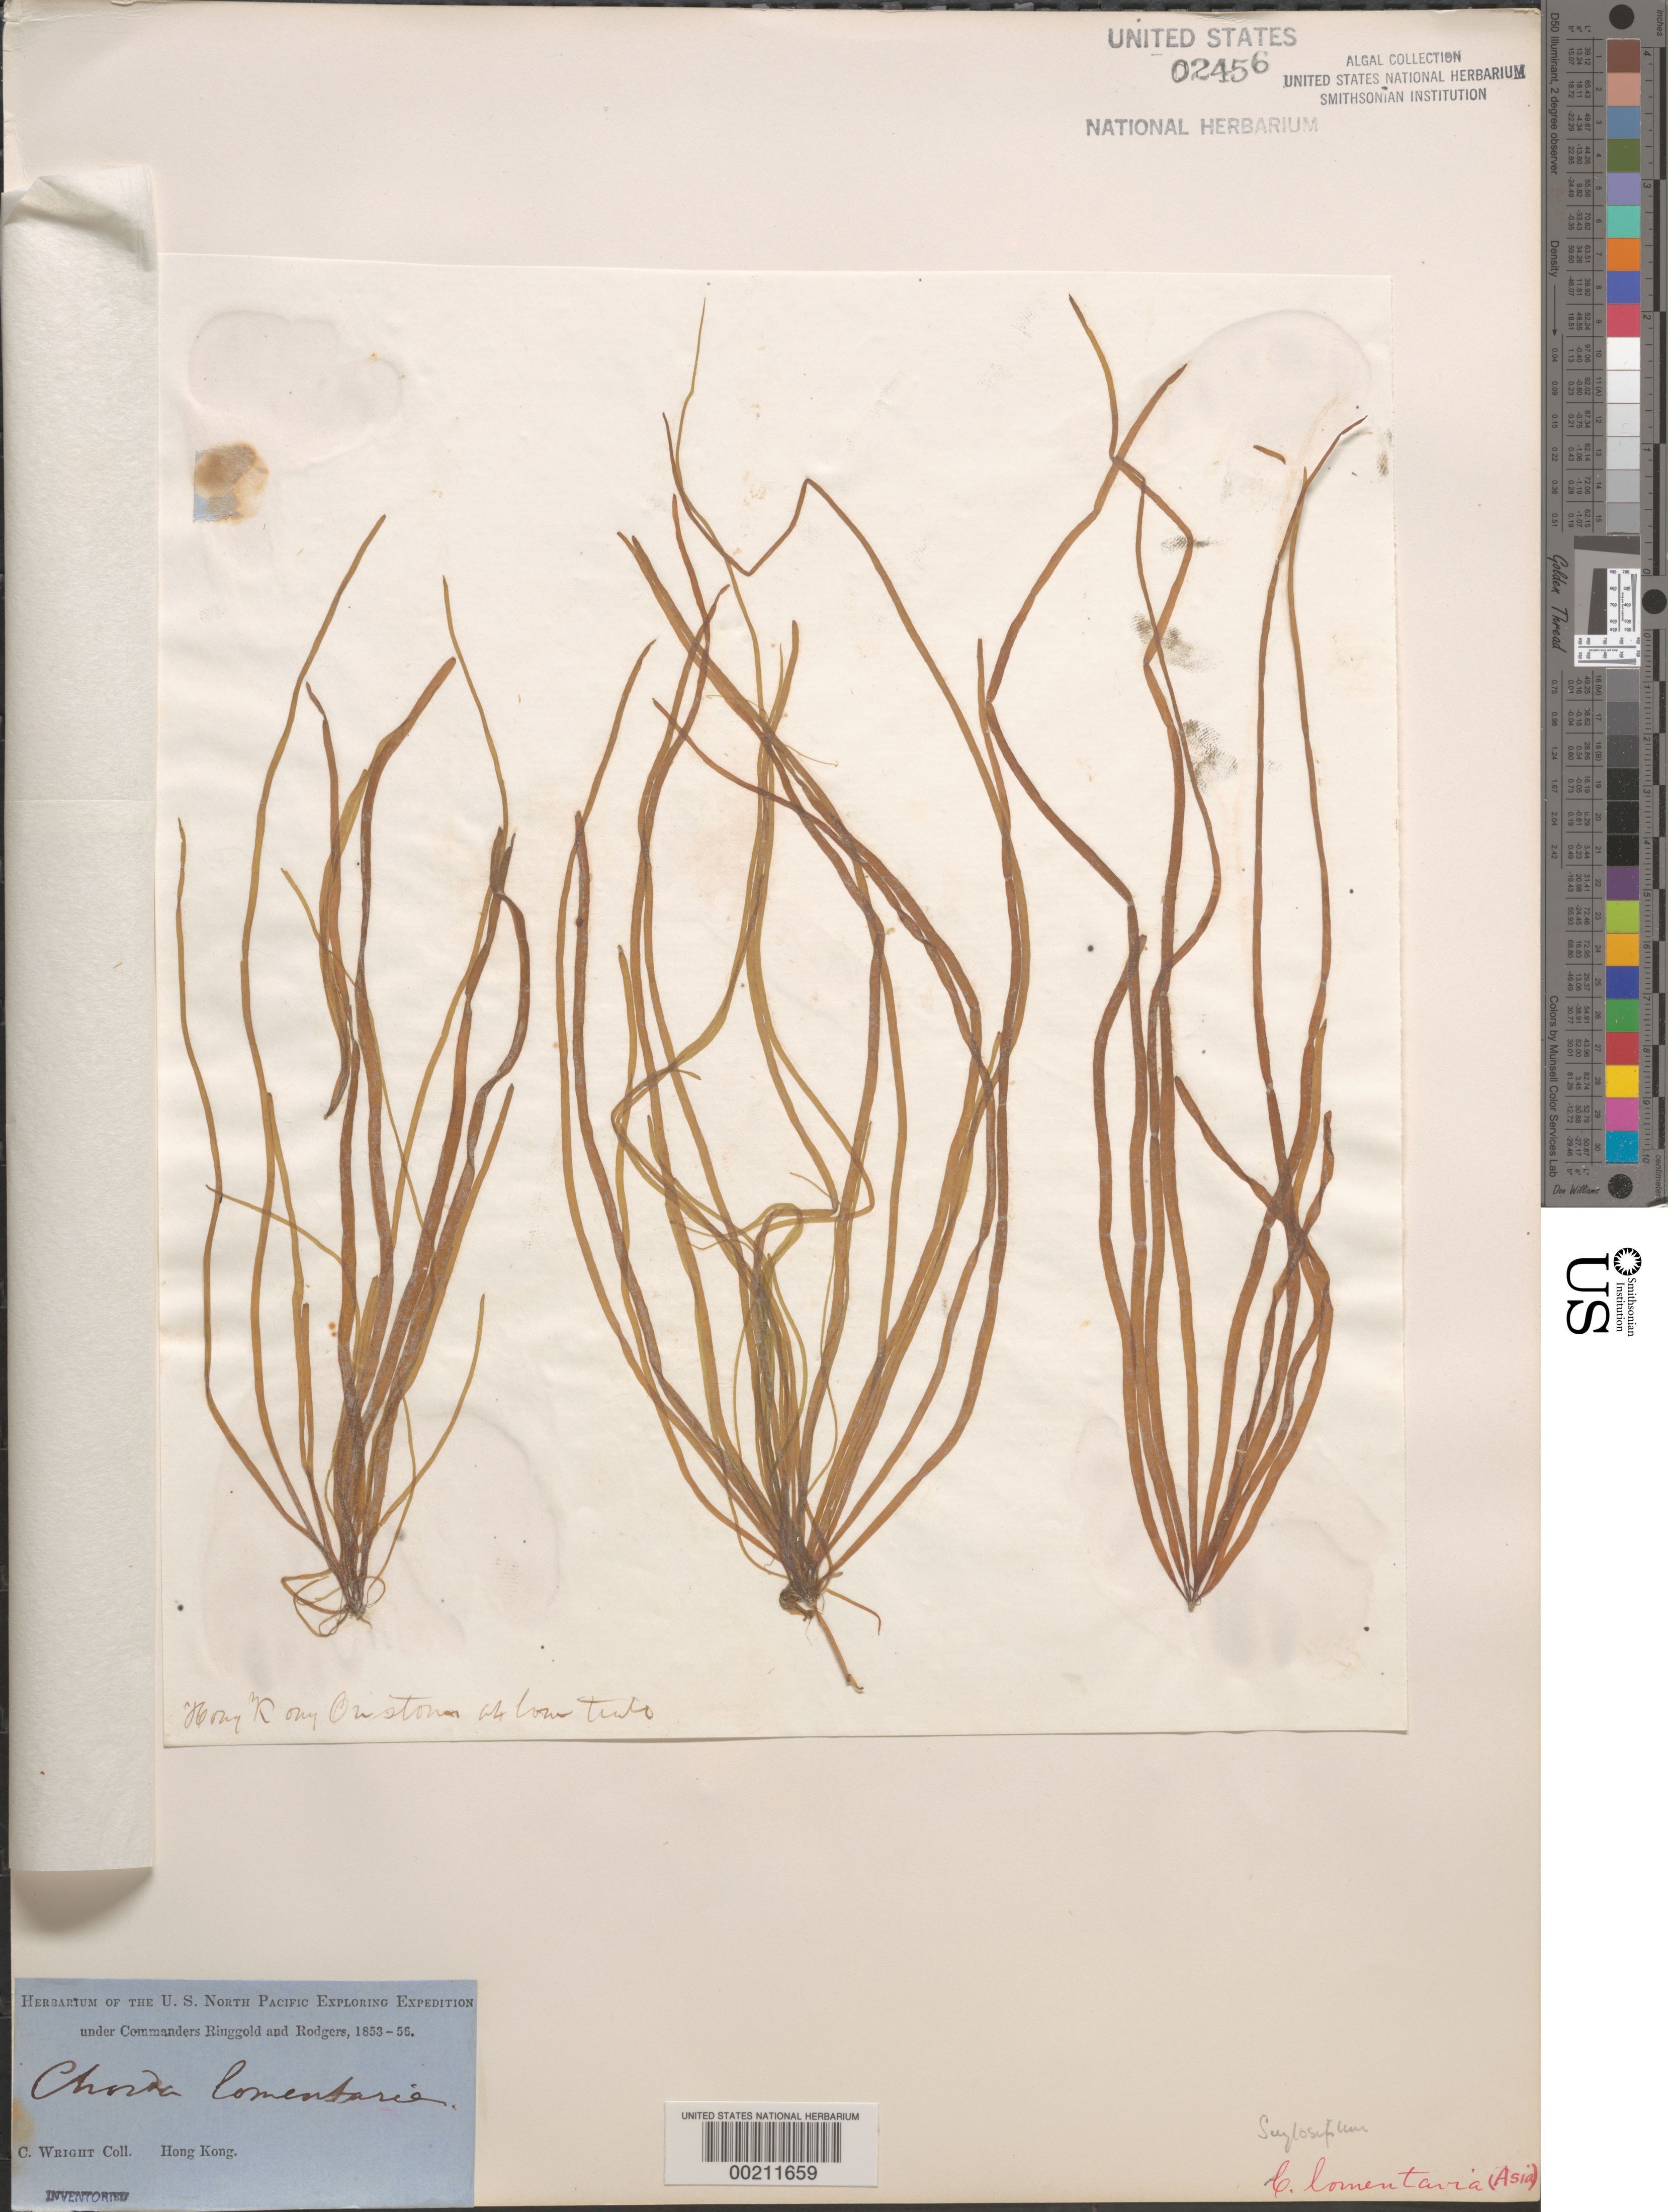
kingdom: Chromista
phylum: Ochrophyta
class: Phaeophyceae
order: Scytosiphonales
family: Scytosiphonaceae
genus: Scytosiphon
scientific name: Scytosiphon lomentaria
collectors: C. Wright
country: China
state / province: Hong Kong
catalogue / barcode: US 2456